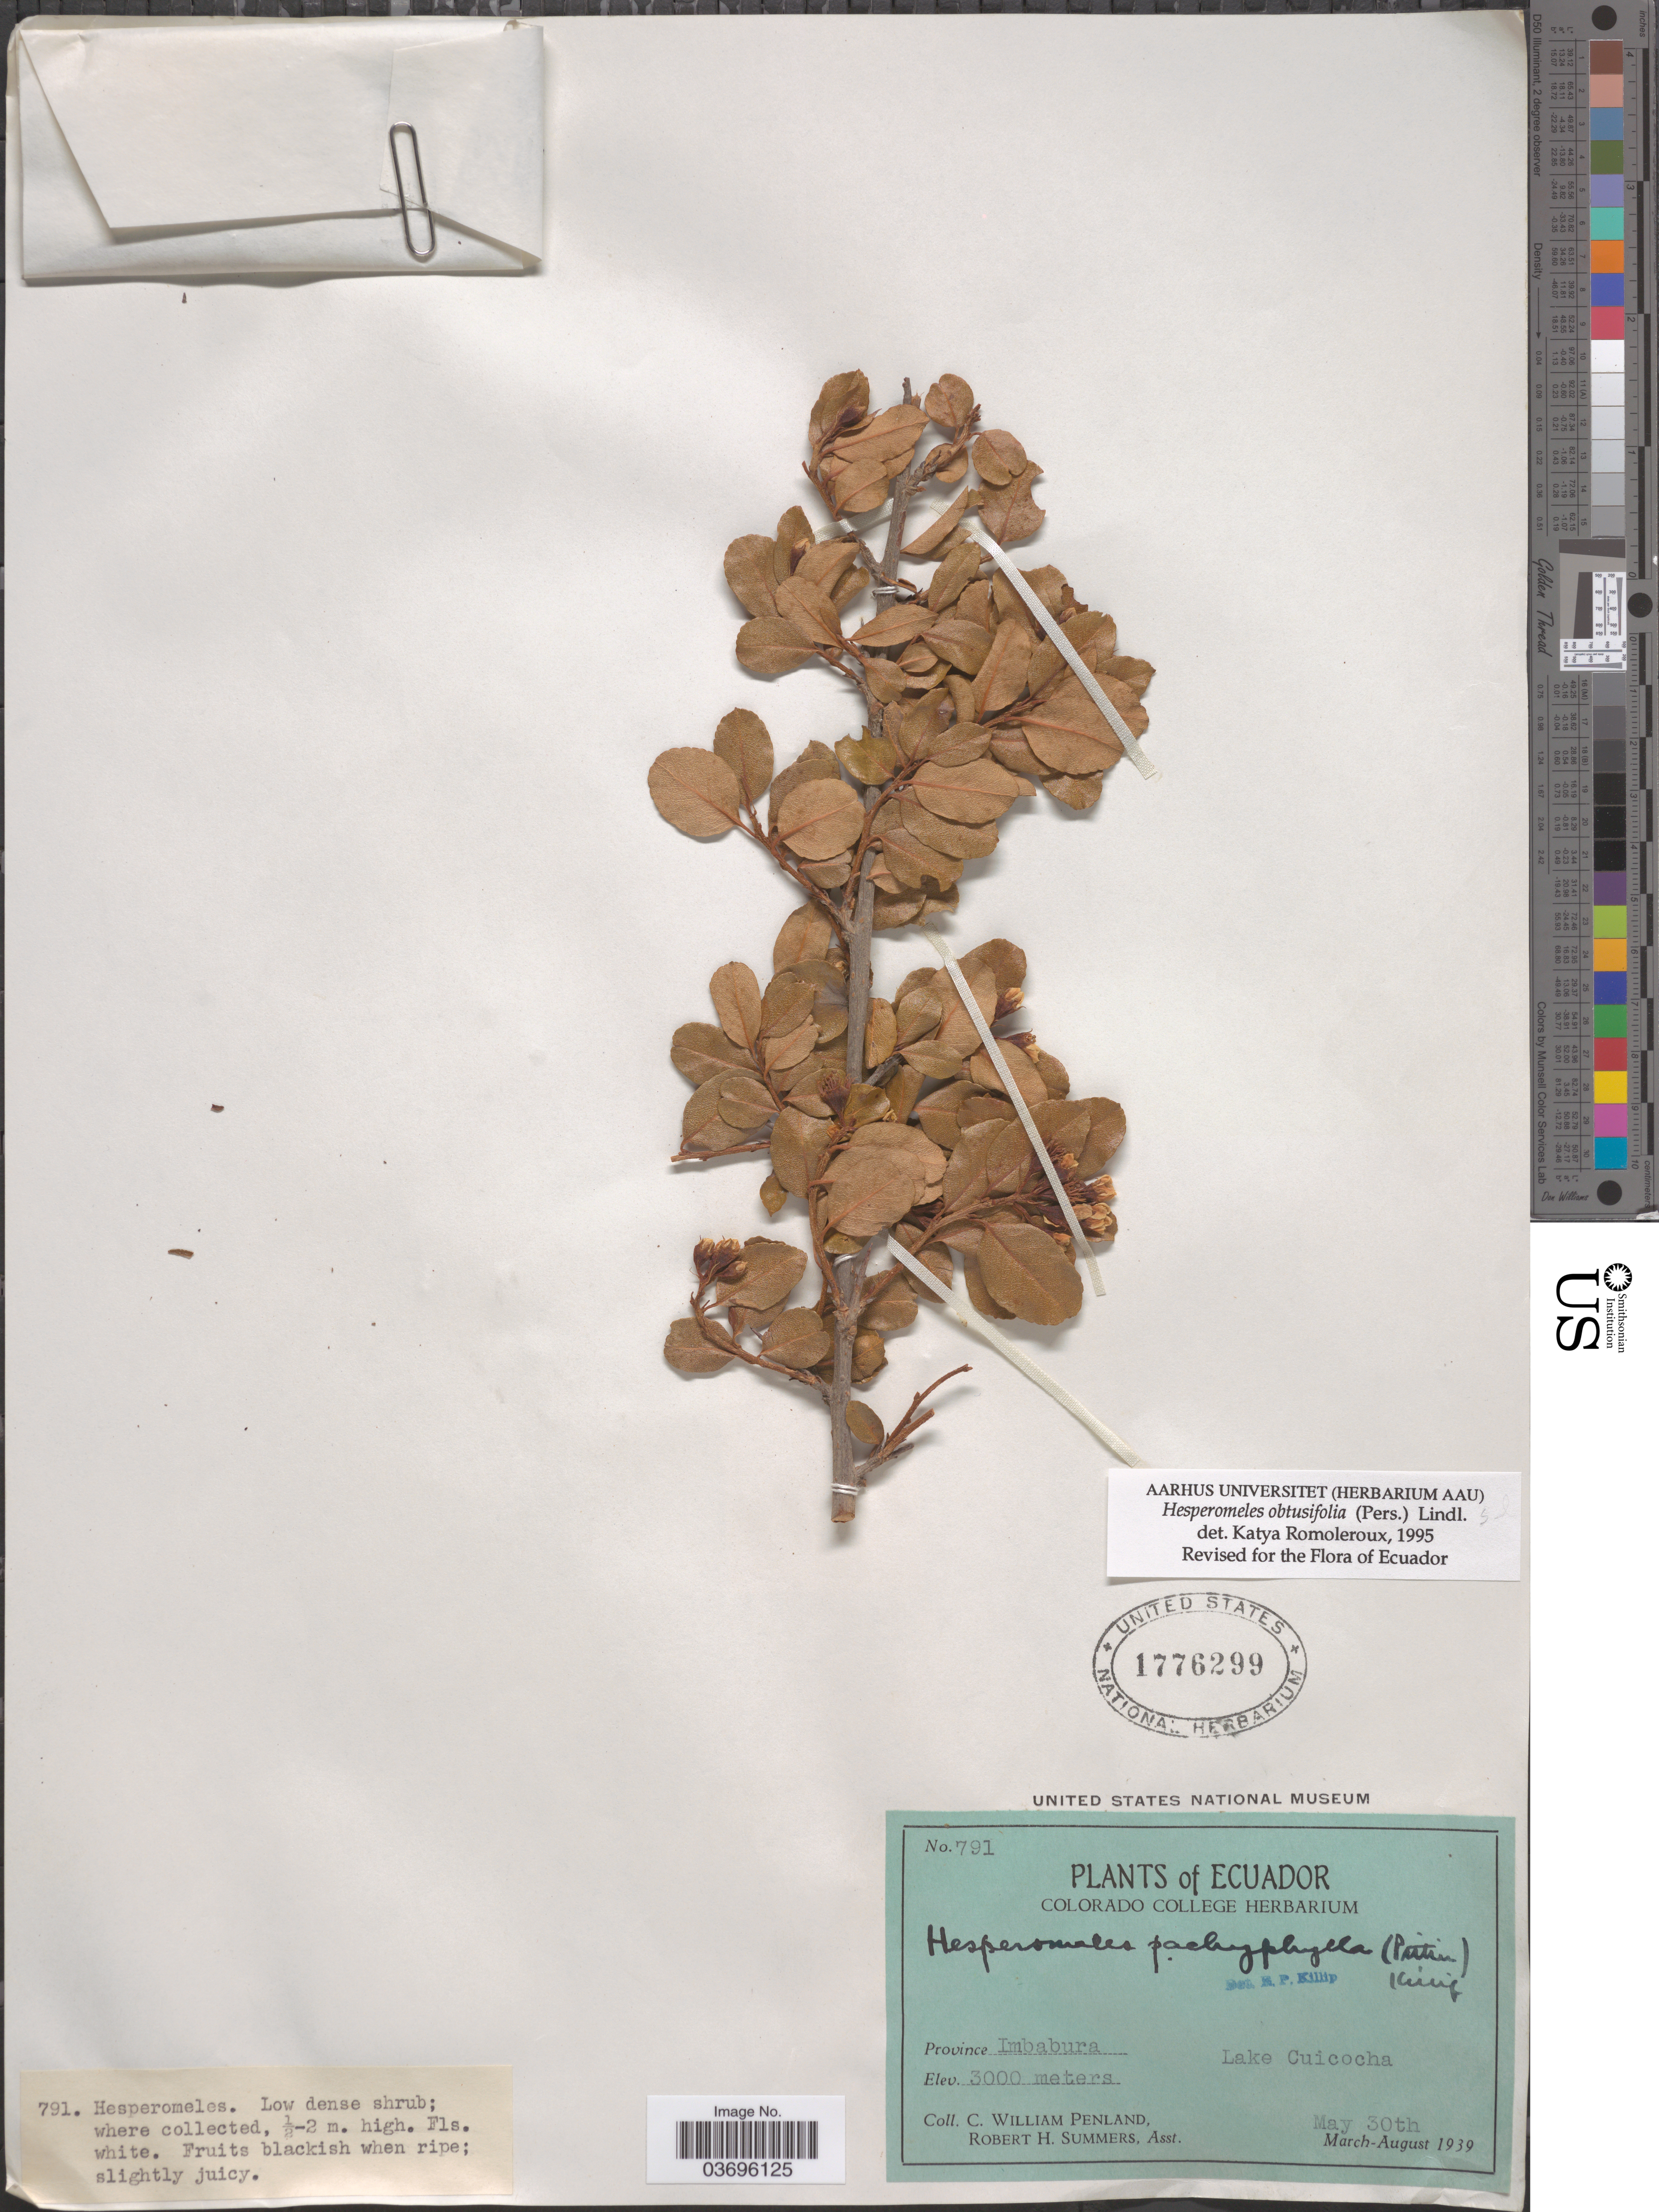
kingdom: Plantae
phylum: Tracheophyta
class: Magnoliopsida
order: Rosales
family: Rosaceae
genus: Hesperomeles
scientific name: Hesperomeles obtusifolia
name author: (Pers.) Lindl.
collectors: C. W. Penland & R. Summers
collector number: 791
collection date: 1939-05-30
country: Ecuador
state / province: Imbabura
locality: Lake Cuicocha.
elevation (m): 3000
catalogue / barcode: US 1776299